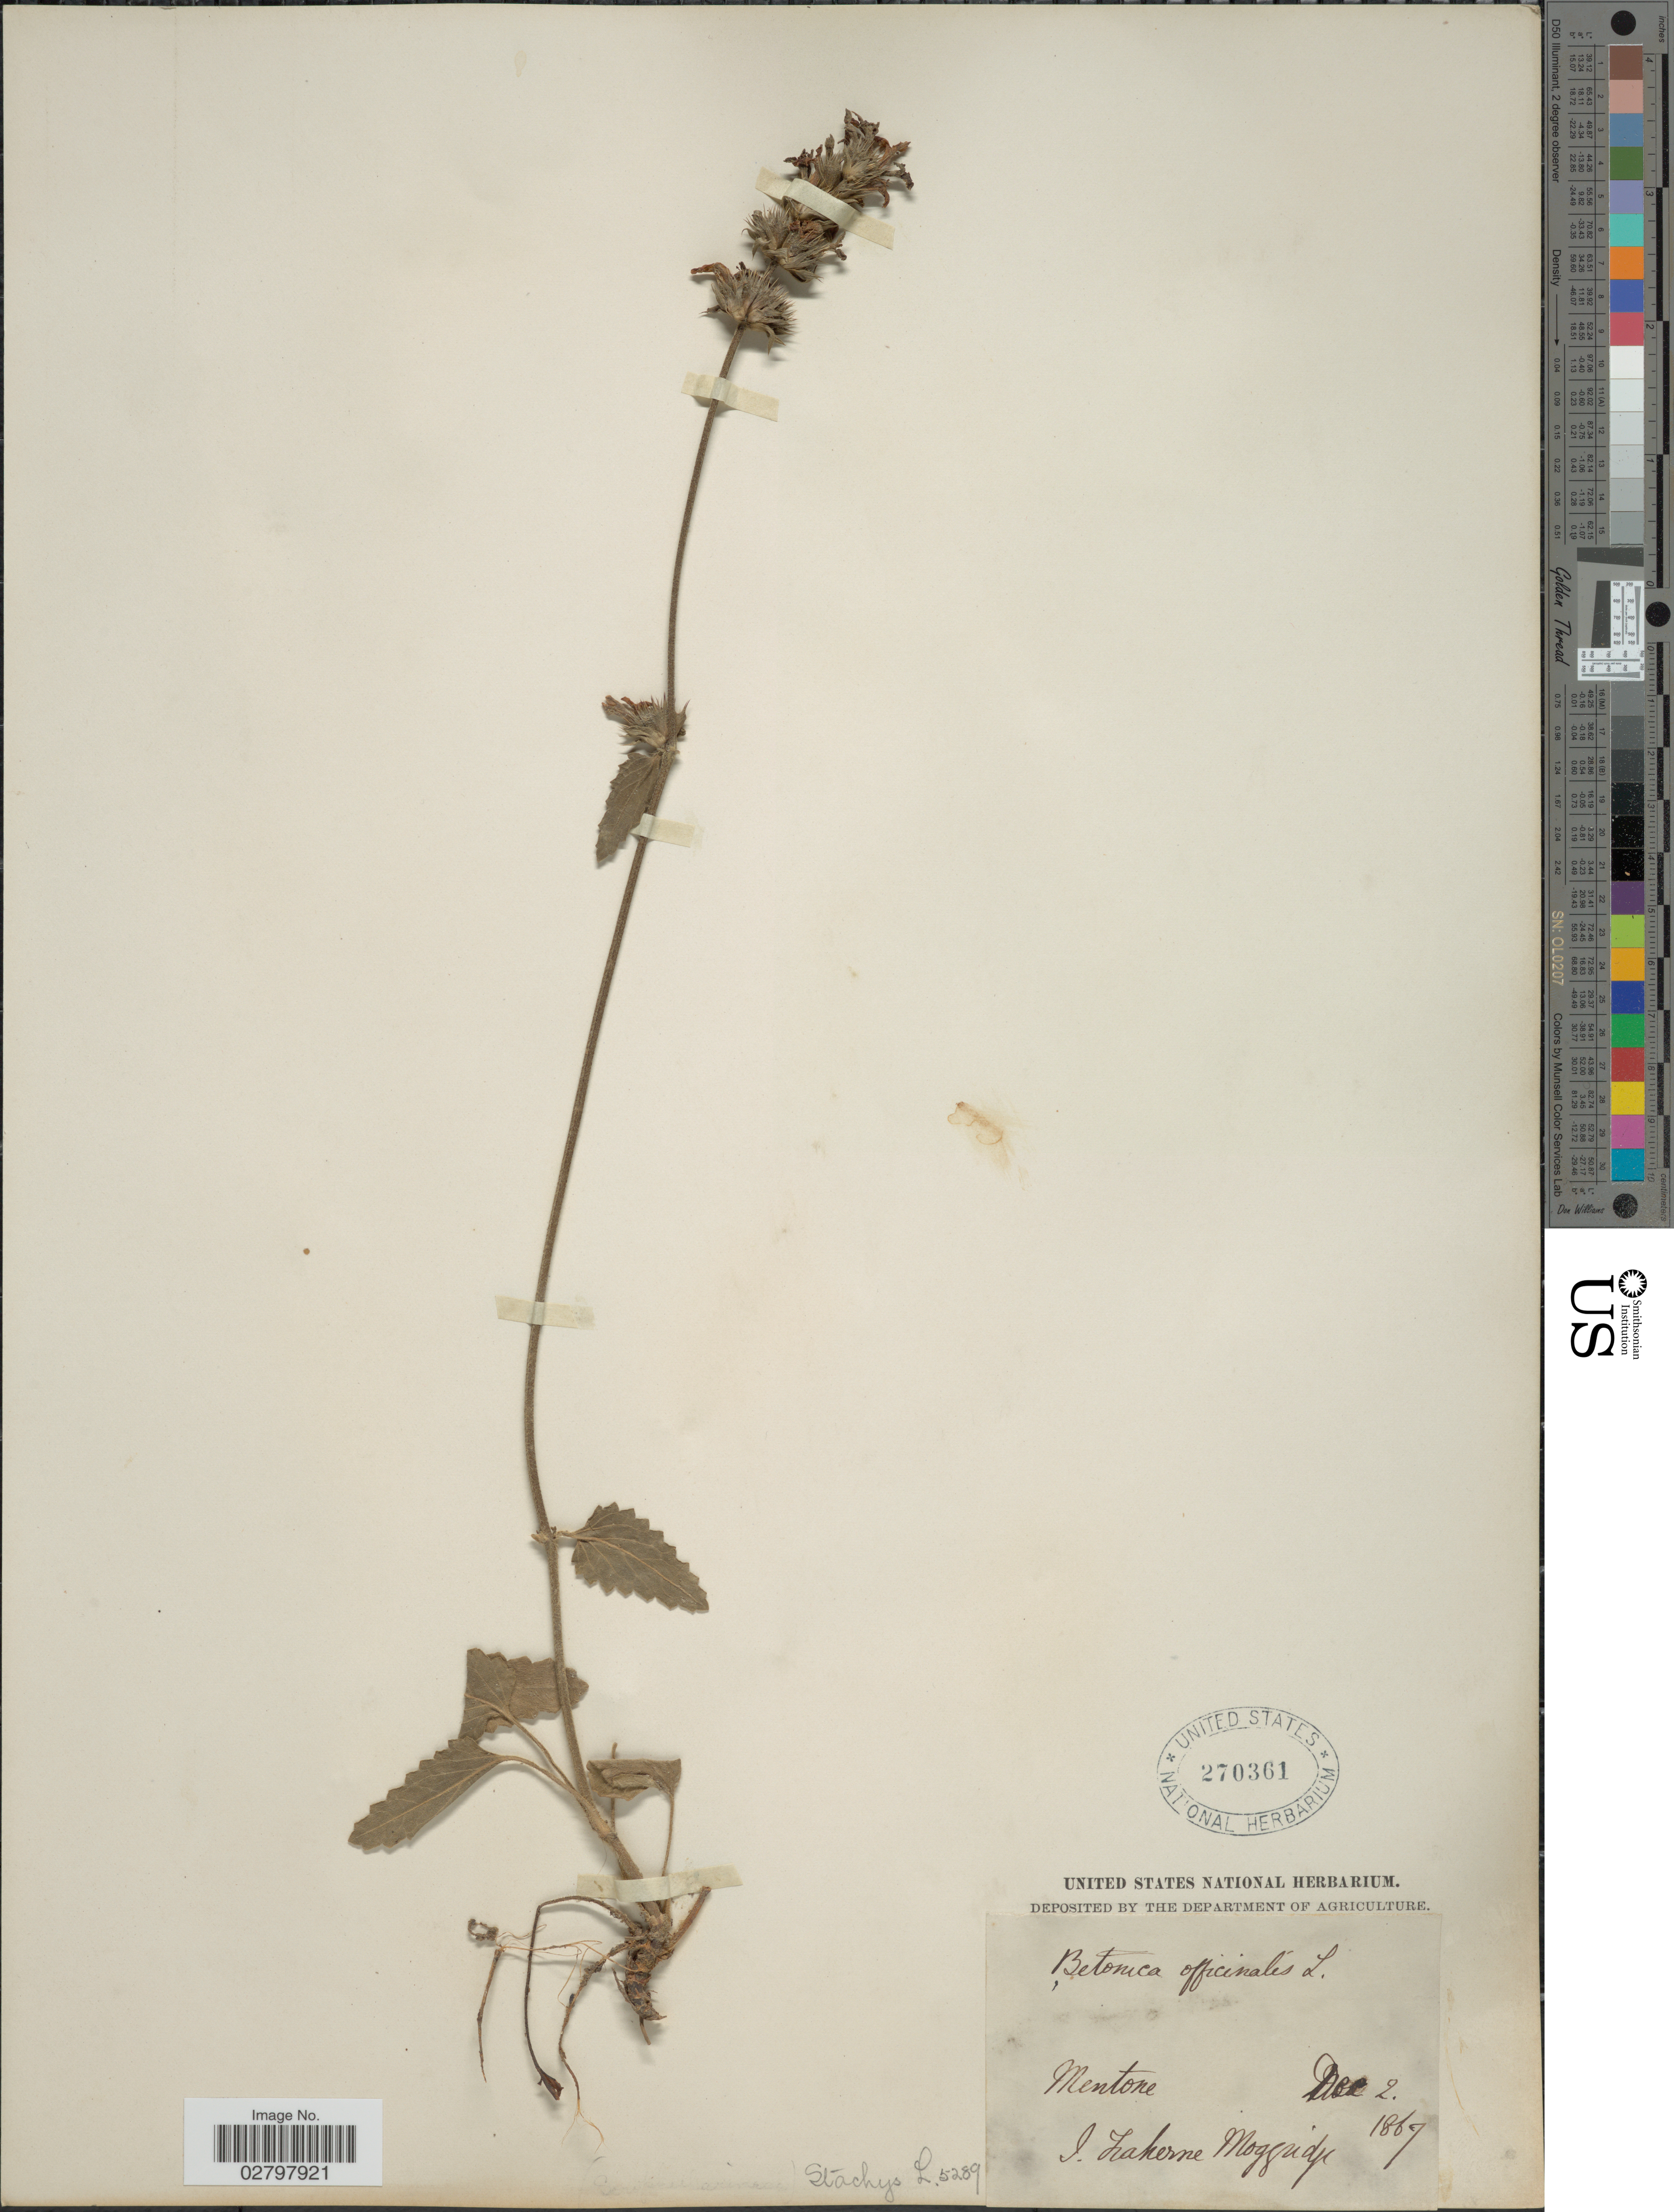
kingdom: Plantae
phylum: Tracheophyta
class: Magnoliopsida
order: Lamiales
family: Lamiaceae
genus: Stachys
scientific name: Stachys officinalis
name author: (L.) Trevis.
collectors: J. T. Moggridge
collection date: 1867-12-02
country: France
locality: Mentone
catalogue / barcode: US 270361